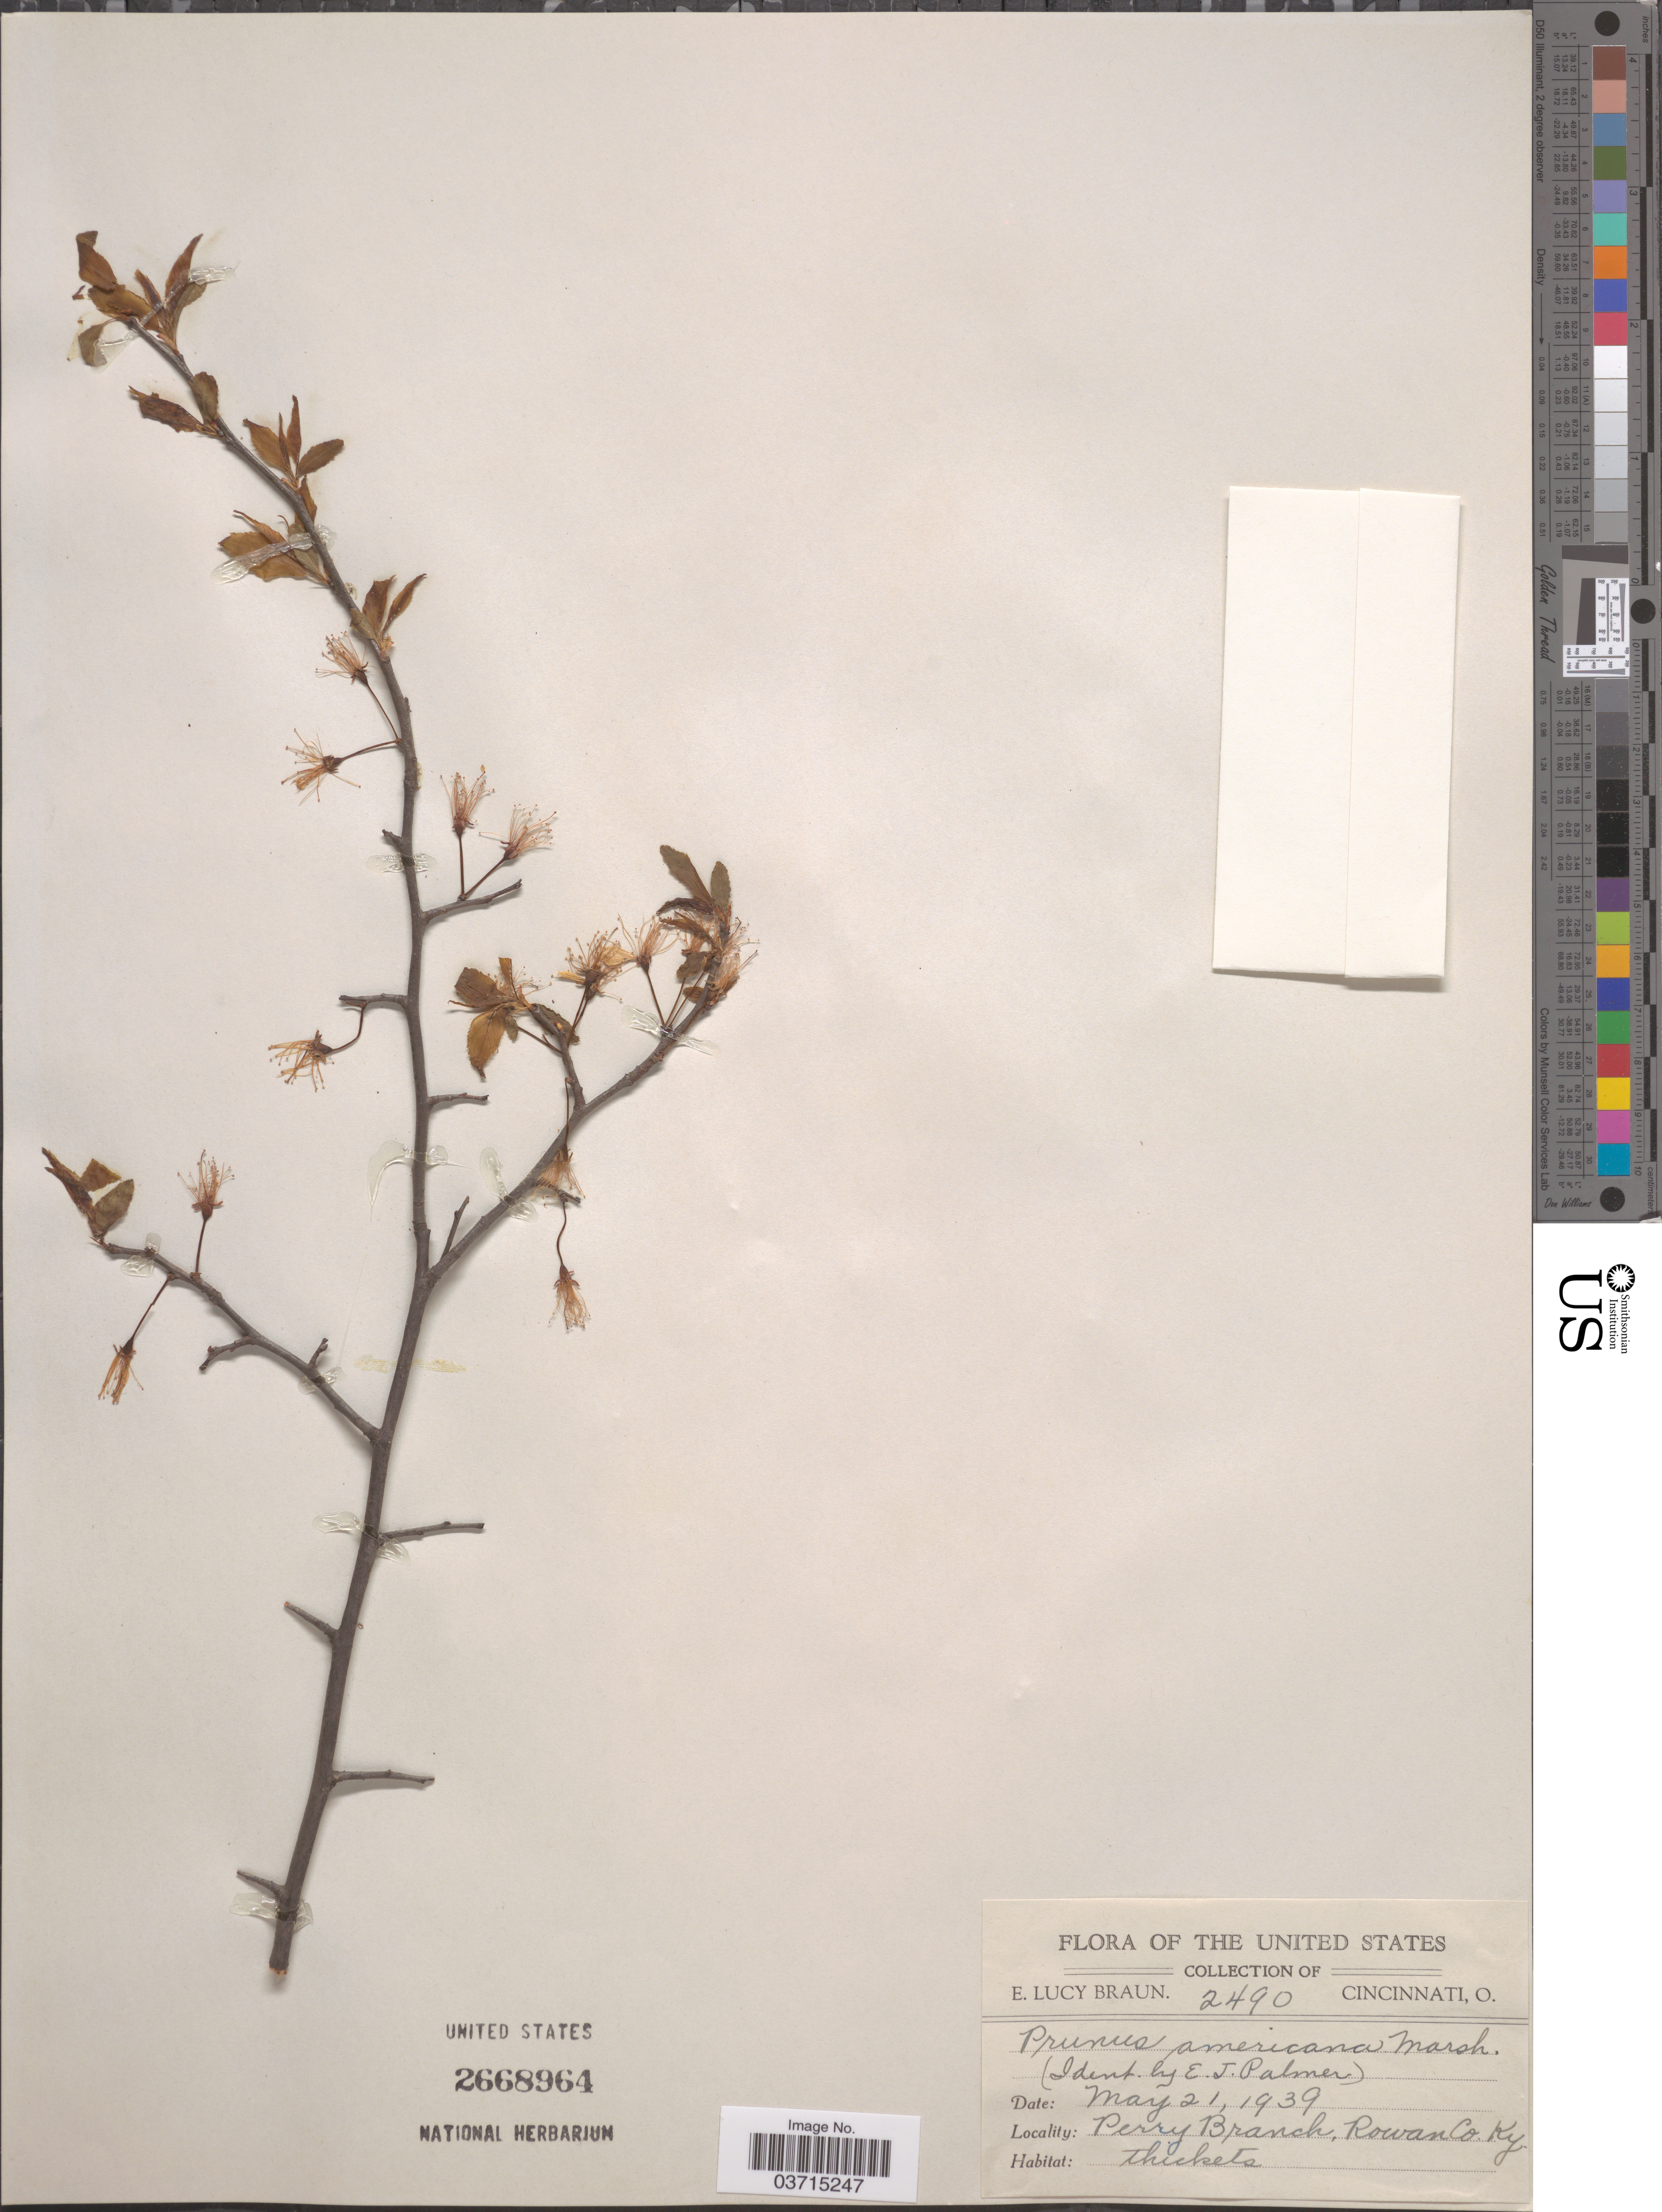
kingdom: Plantae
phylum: Tracheophyta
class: Magnoliopsida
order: Rosales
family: Rosaceae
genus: Prunus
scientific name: Prunus americana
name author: Marshall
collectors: E. L. Braun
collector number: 2490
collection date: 1939-05-21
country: United States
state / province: Kentucky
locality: Perry Branch, Rowan Co.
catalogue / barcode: US 2668964